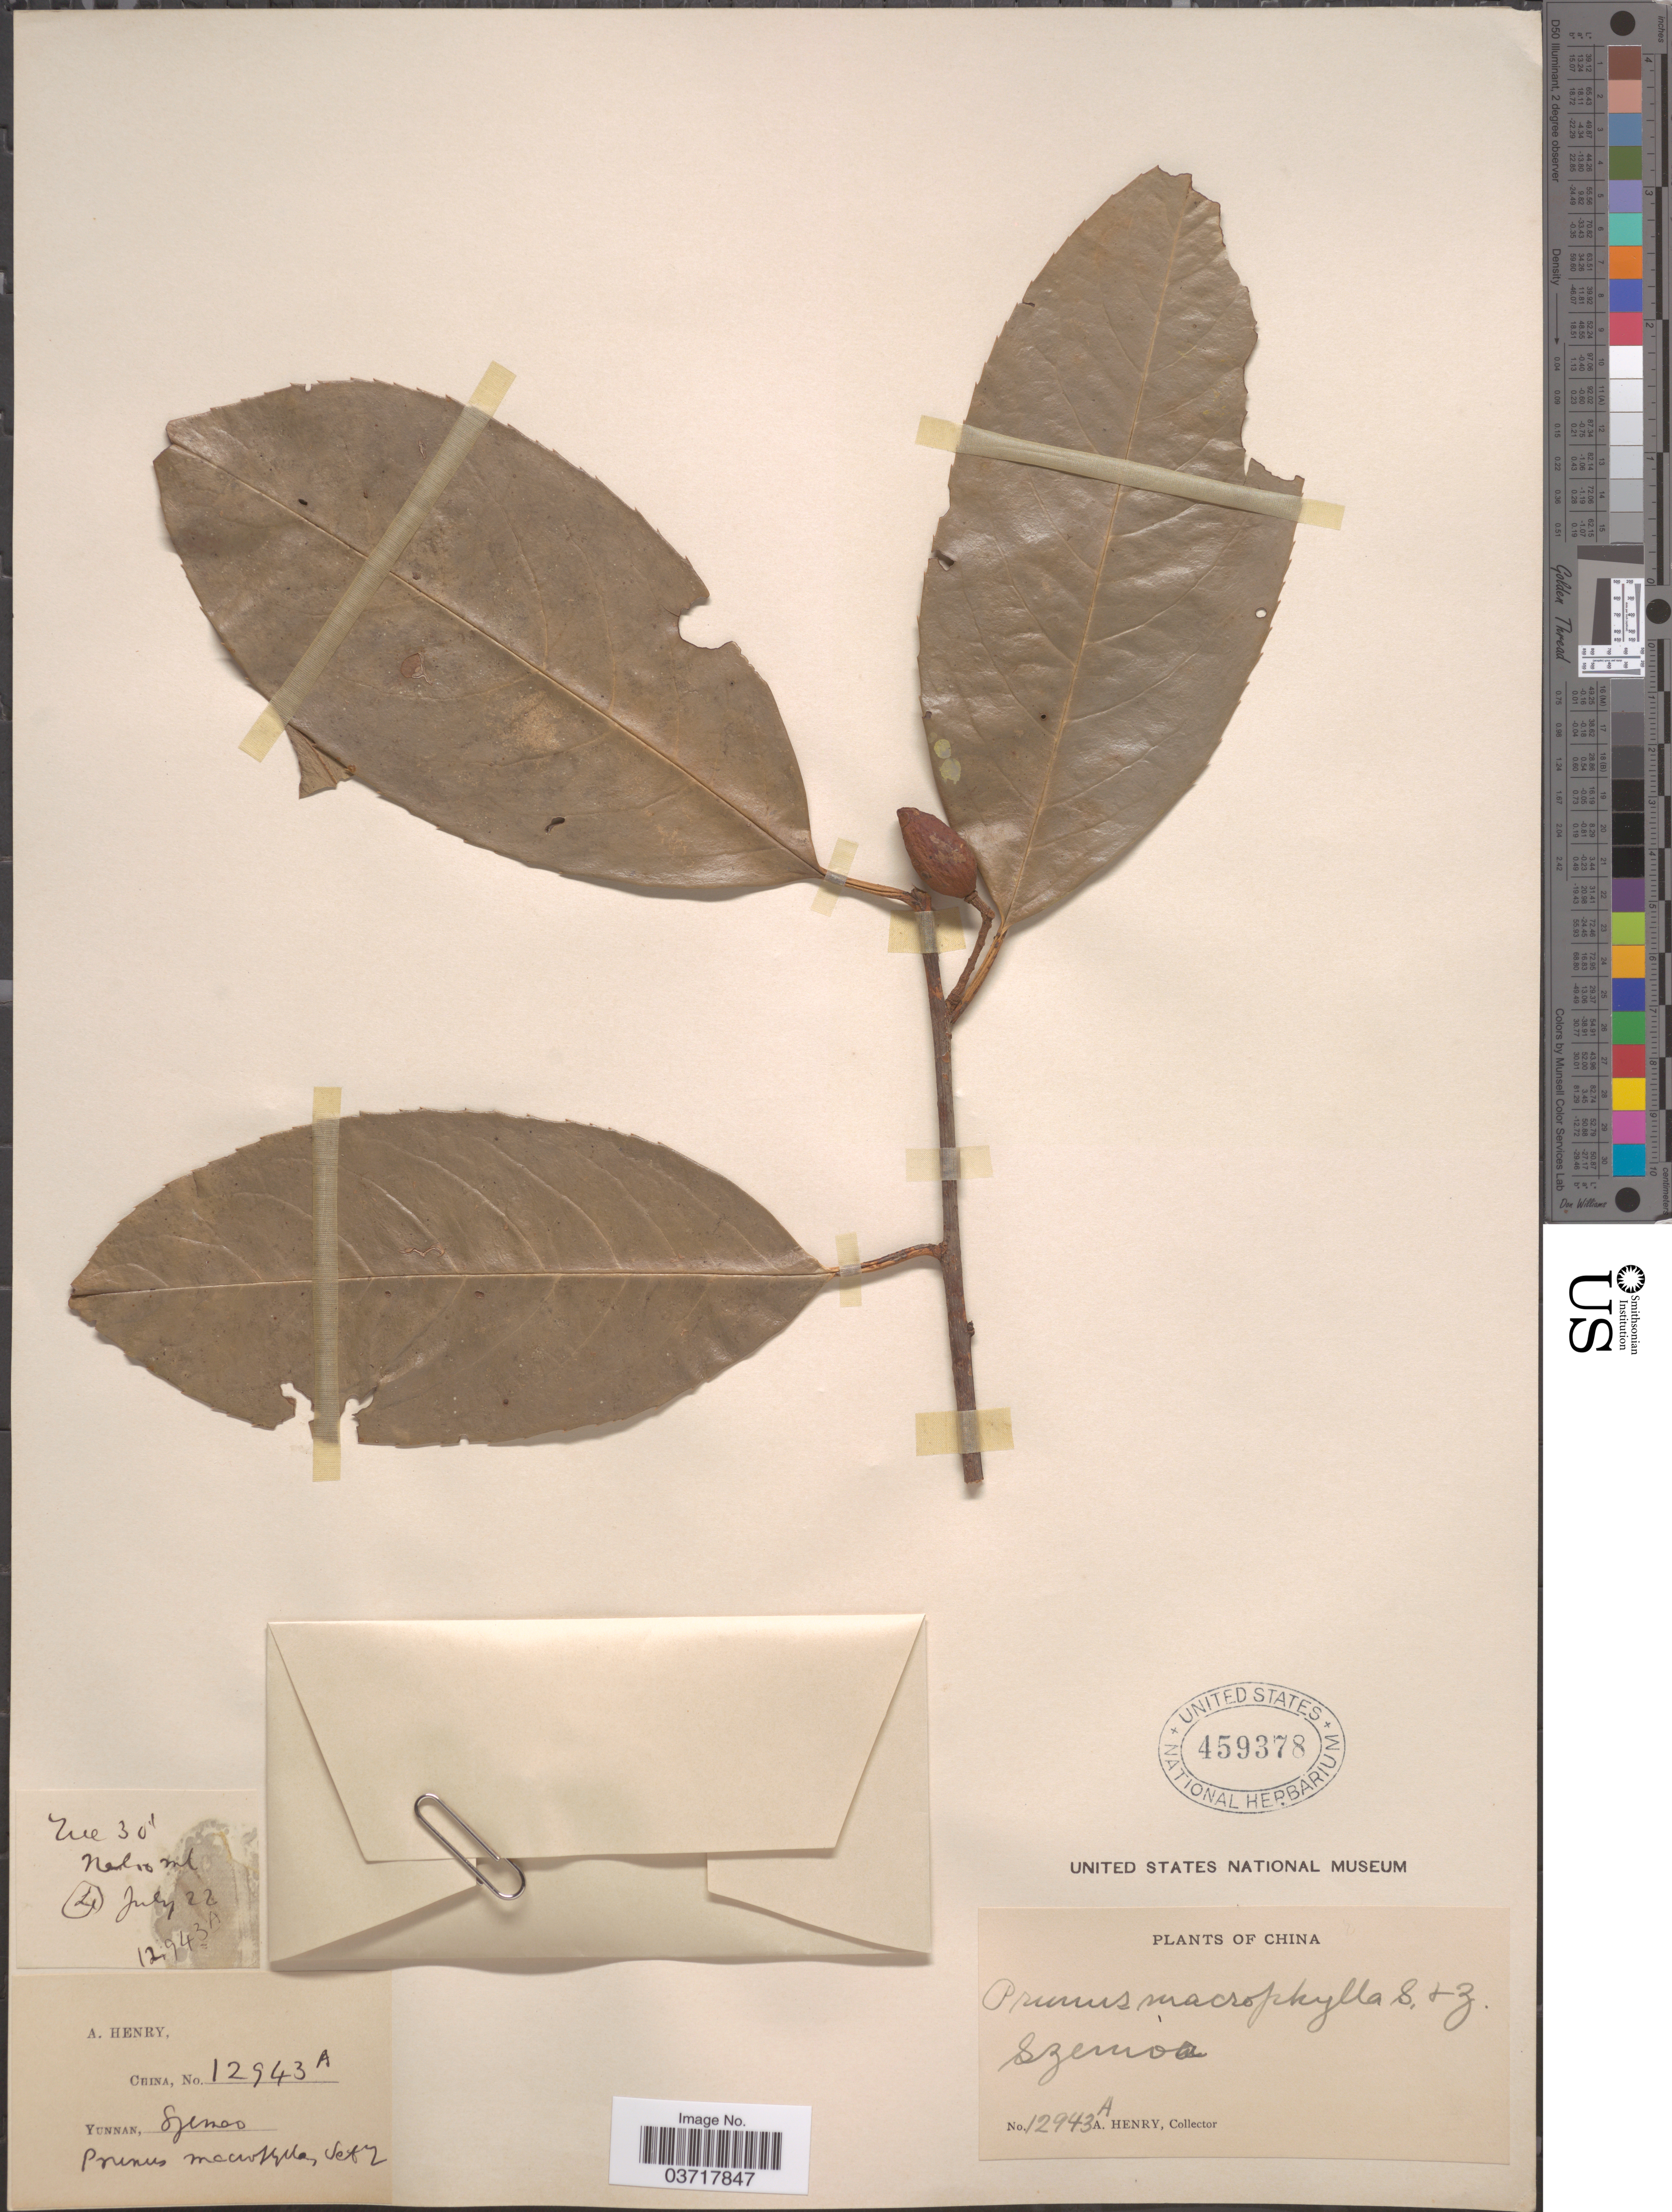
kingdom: Plantae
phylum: Tracheophyta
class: Magnoliopsida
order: Rosales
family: Rosaceae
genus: Prunus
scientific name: Prunus macrophylla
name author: Poir.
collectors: A. Henry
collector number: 12943 A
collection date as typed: Transcribed d/m/y: /7/22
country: China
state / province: Yunnan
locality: Szemoa. Neloo Mt. Li.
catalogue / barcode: US 459378